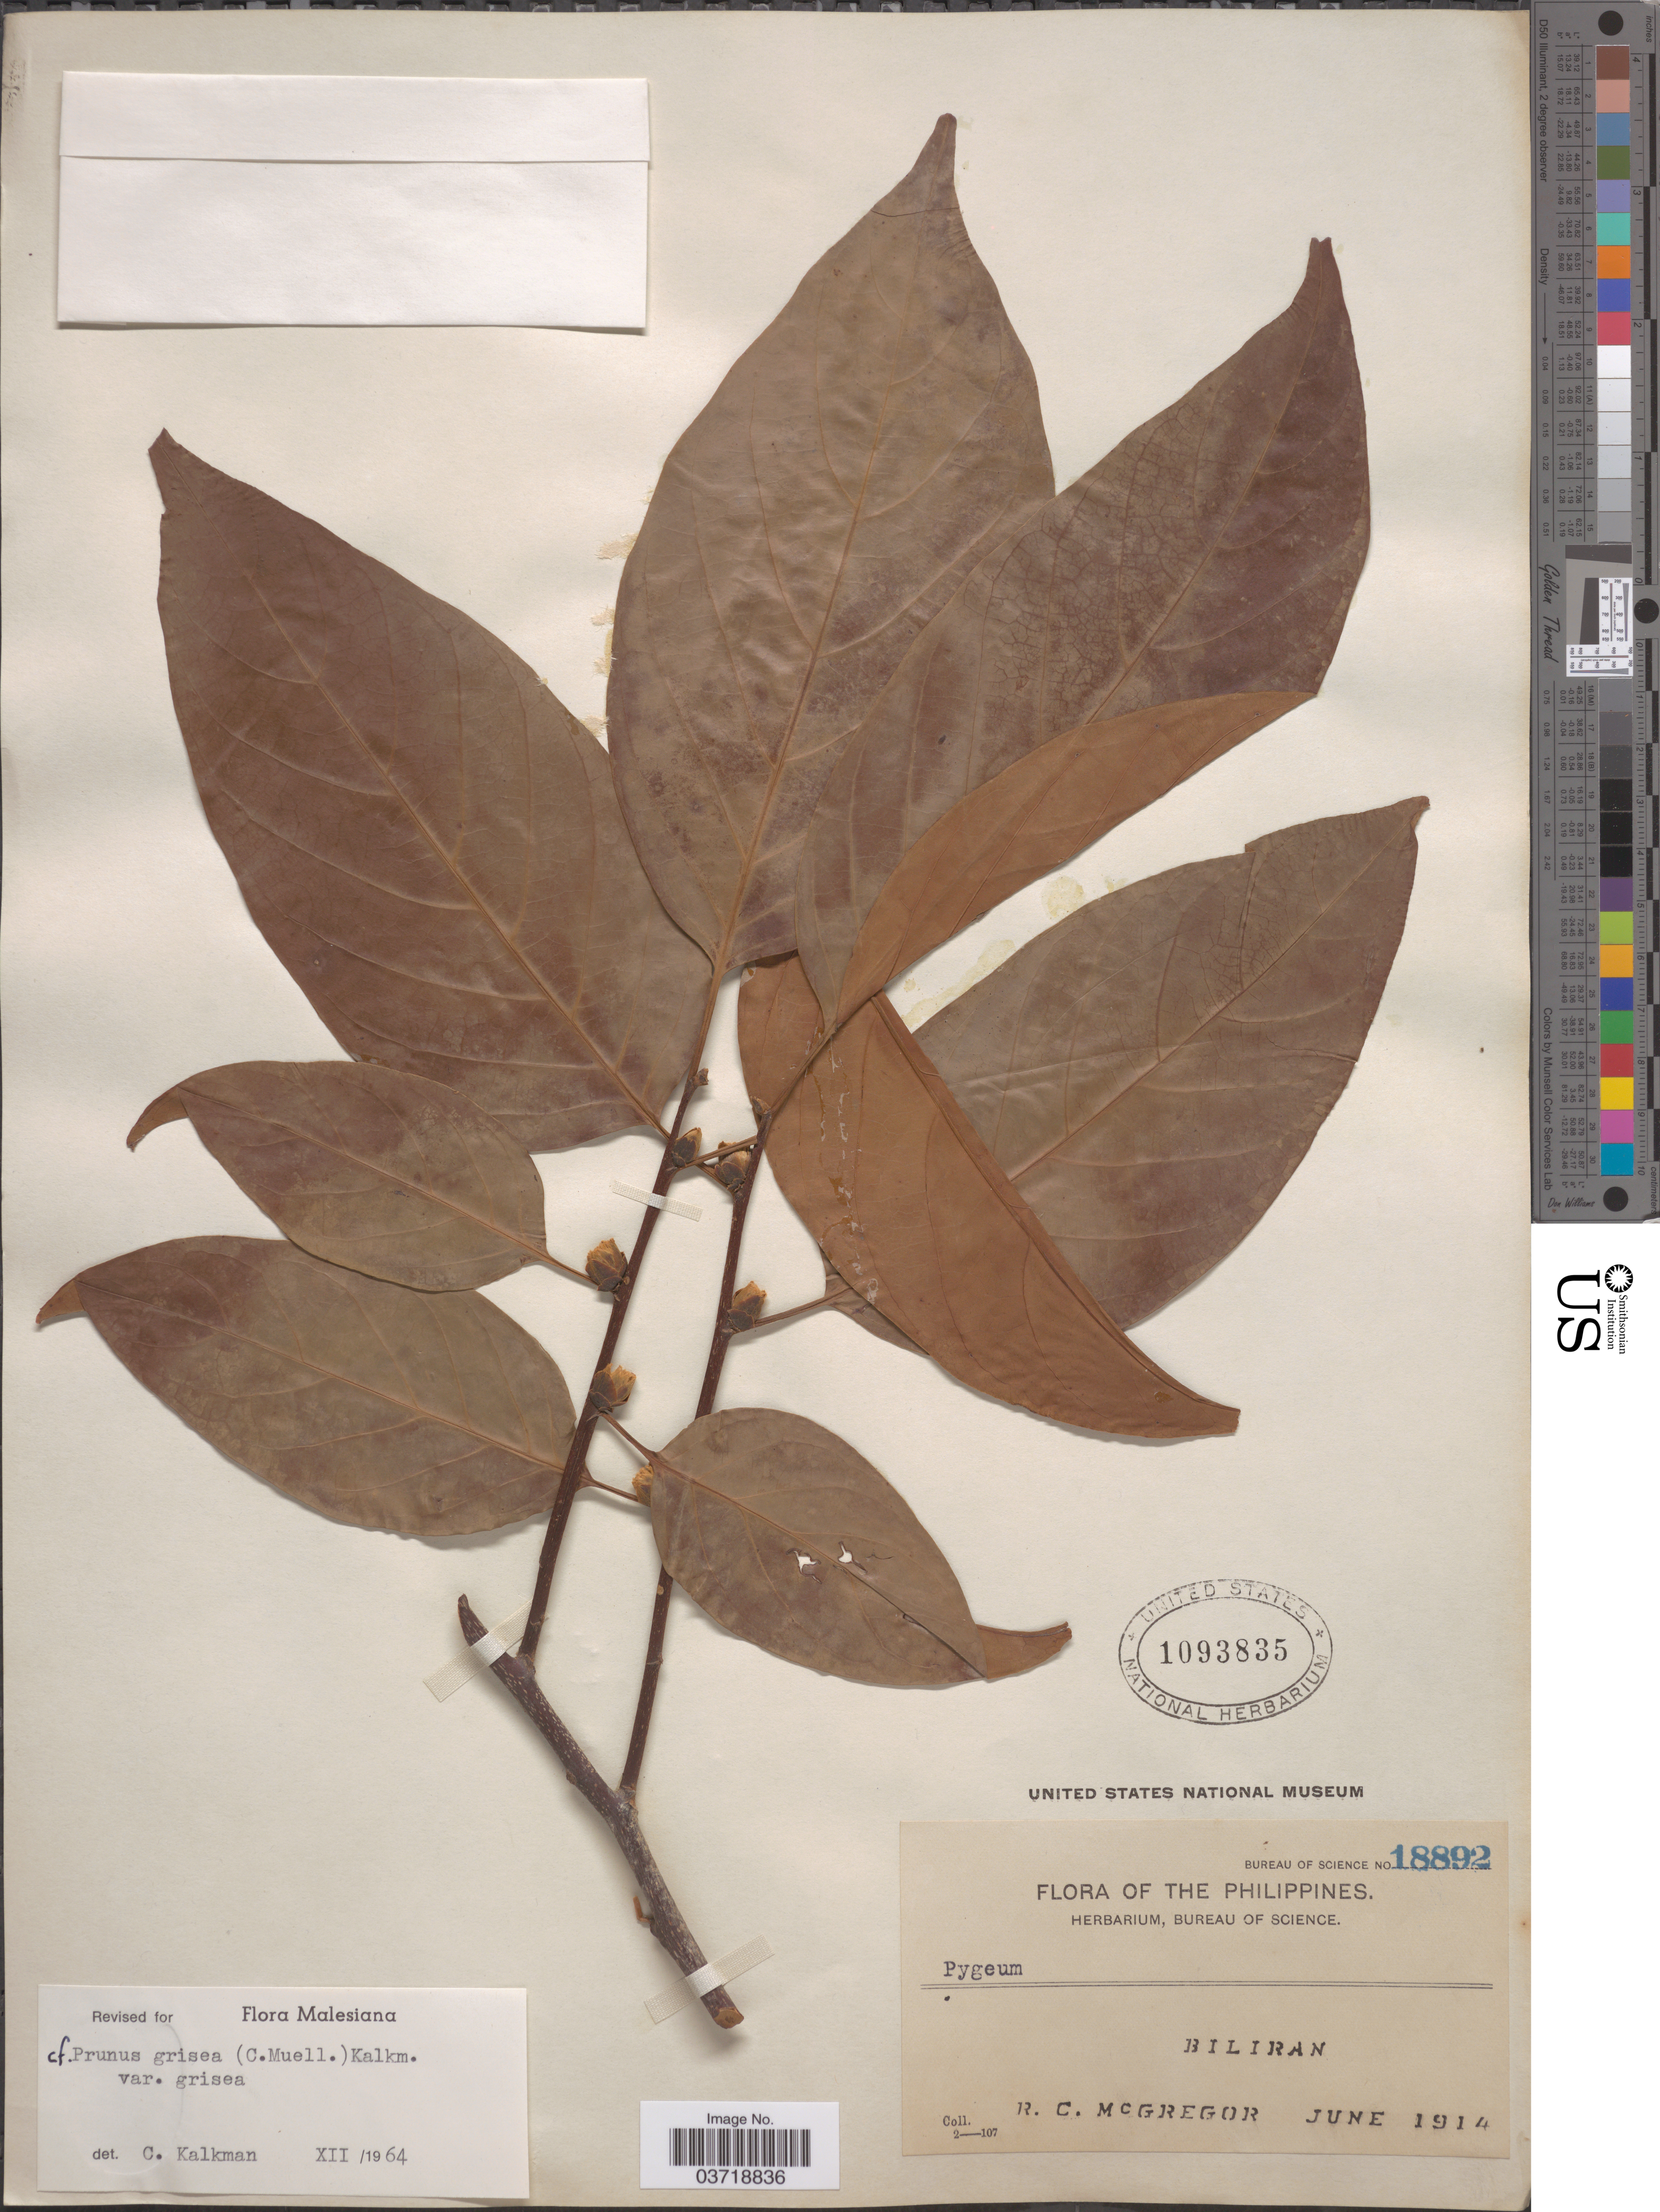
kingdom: Plantae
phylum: Tracheophyta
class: Magnoliopsida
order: Rosales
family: Rosaceae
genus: Prunus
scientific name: Prunus grisea var. grisea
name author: (Blume ex K. Müller) Kalkman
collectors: R. C. McGregor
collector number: Bureau of Science 18892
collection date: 1914-06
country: Philippines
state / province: Eastern Visayas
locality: Biliran.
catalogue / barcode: US 1093835